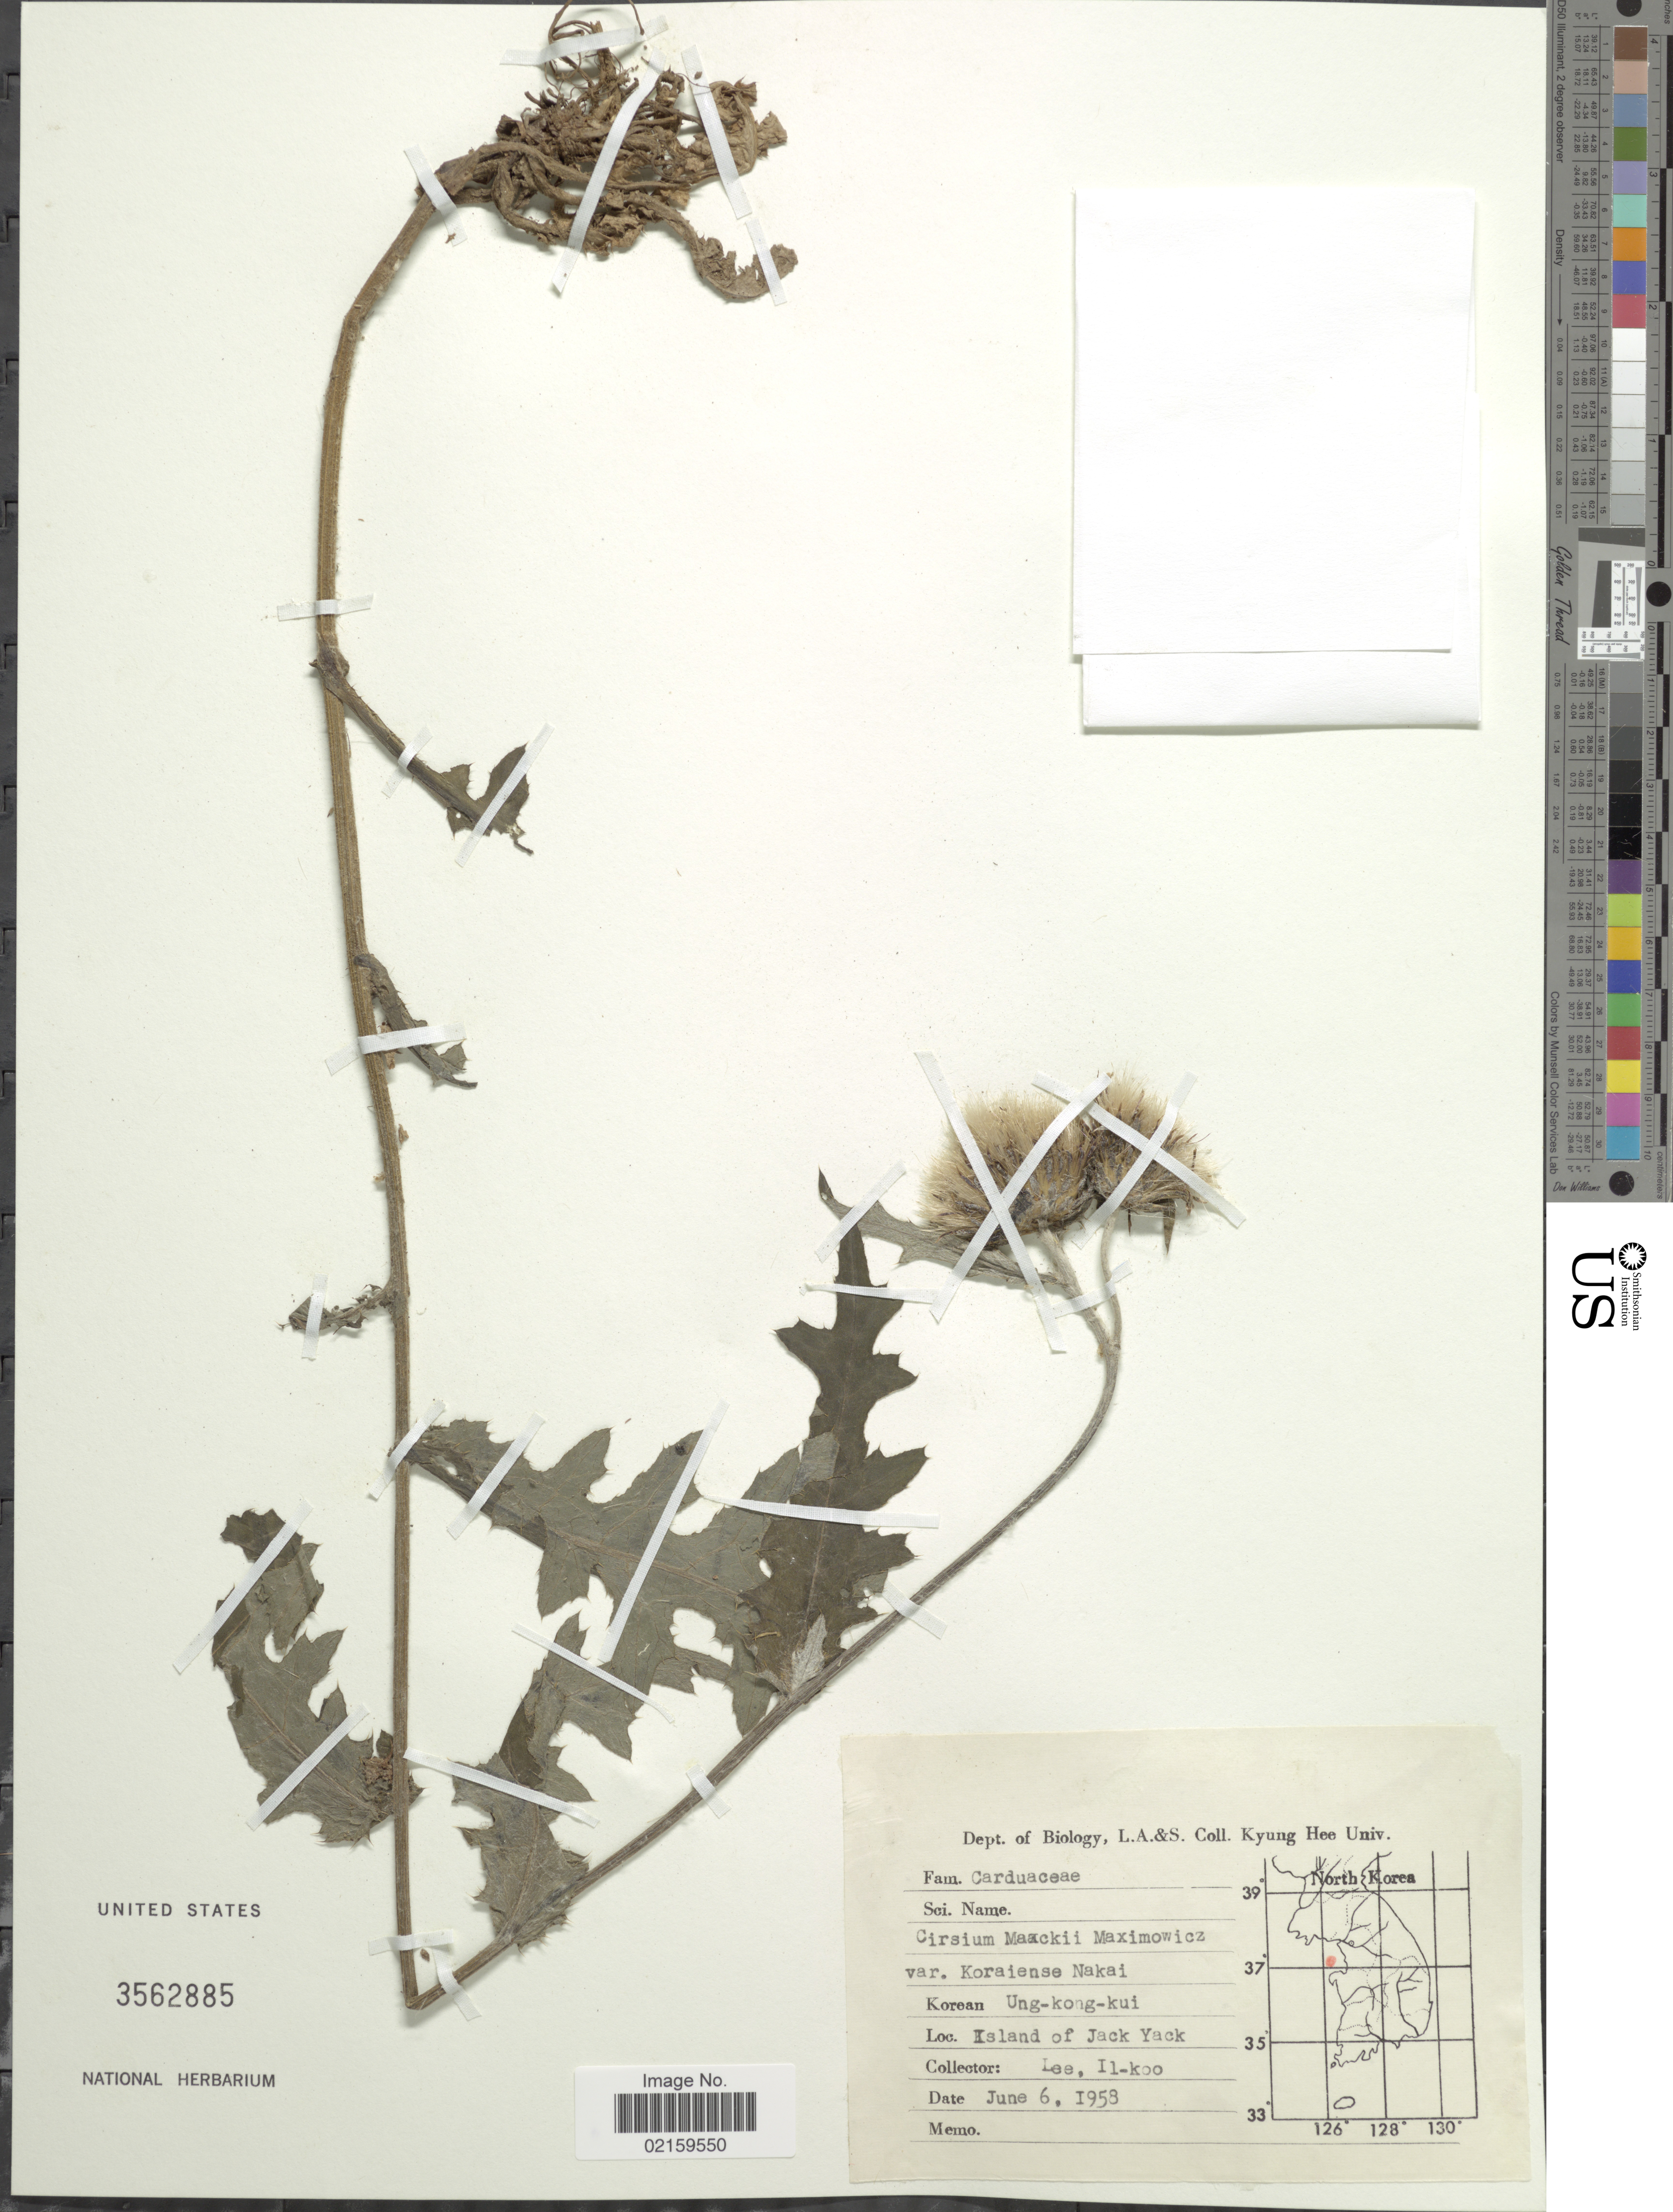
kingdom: Plantae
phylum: Tracheophyta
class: Magnoliopsida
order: Asterales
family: Asteraceae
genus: Cirsium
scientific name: Cirsium japonicum var. maackii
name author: (Maxim.) Matsum.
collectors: Il-Ko Lee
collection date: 1958-06-06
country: South Korea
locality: Island of Jack Yack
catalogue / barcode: US 3562885